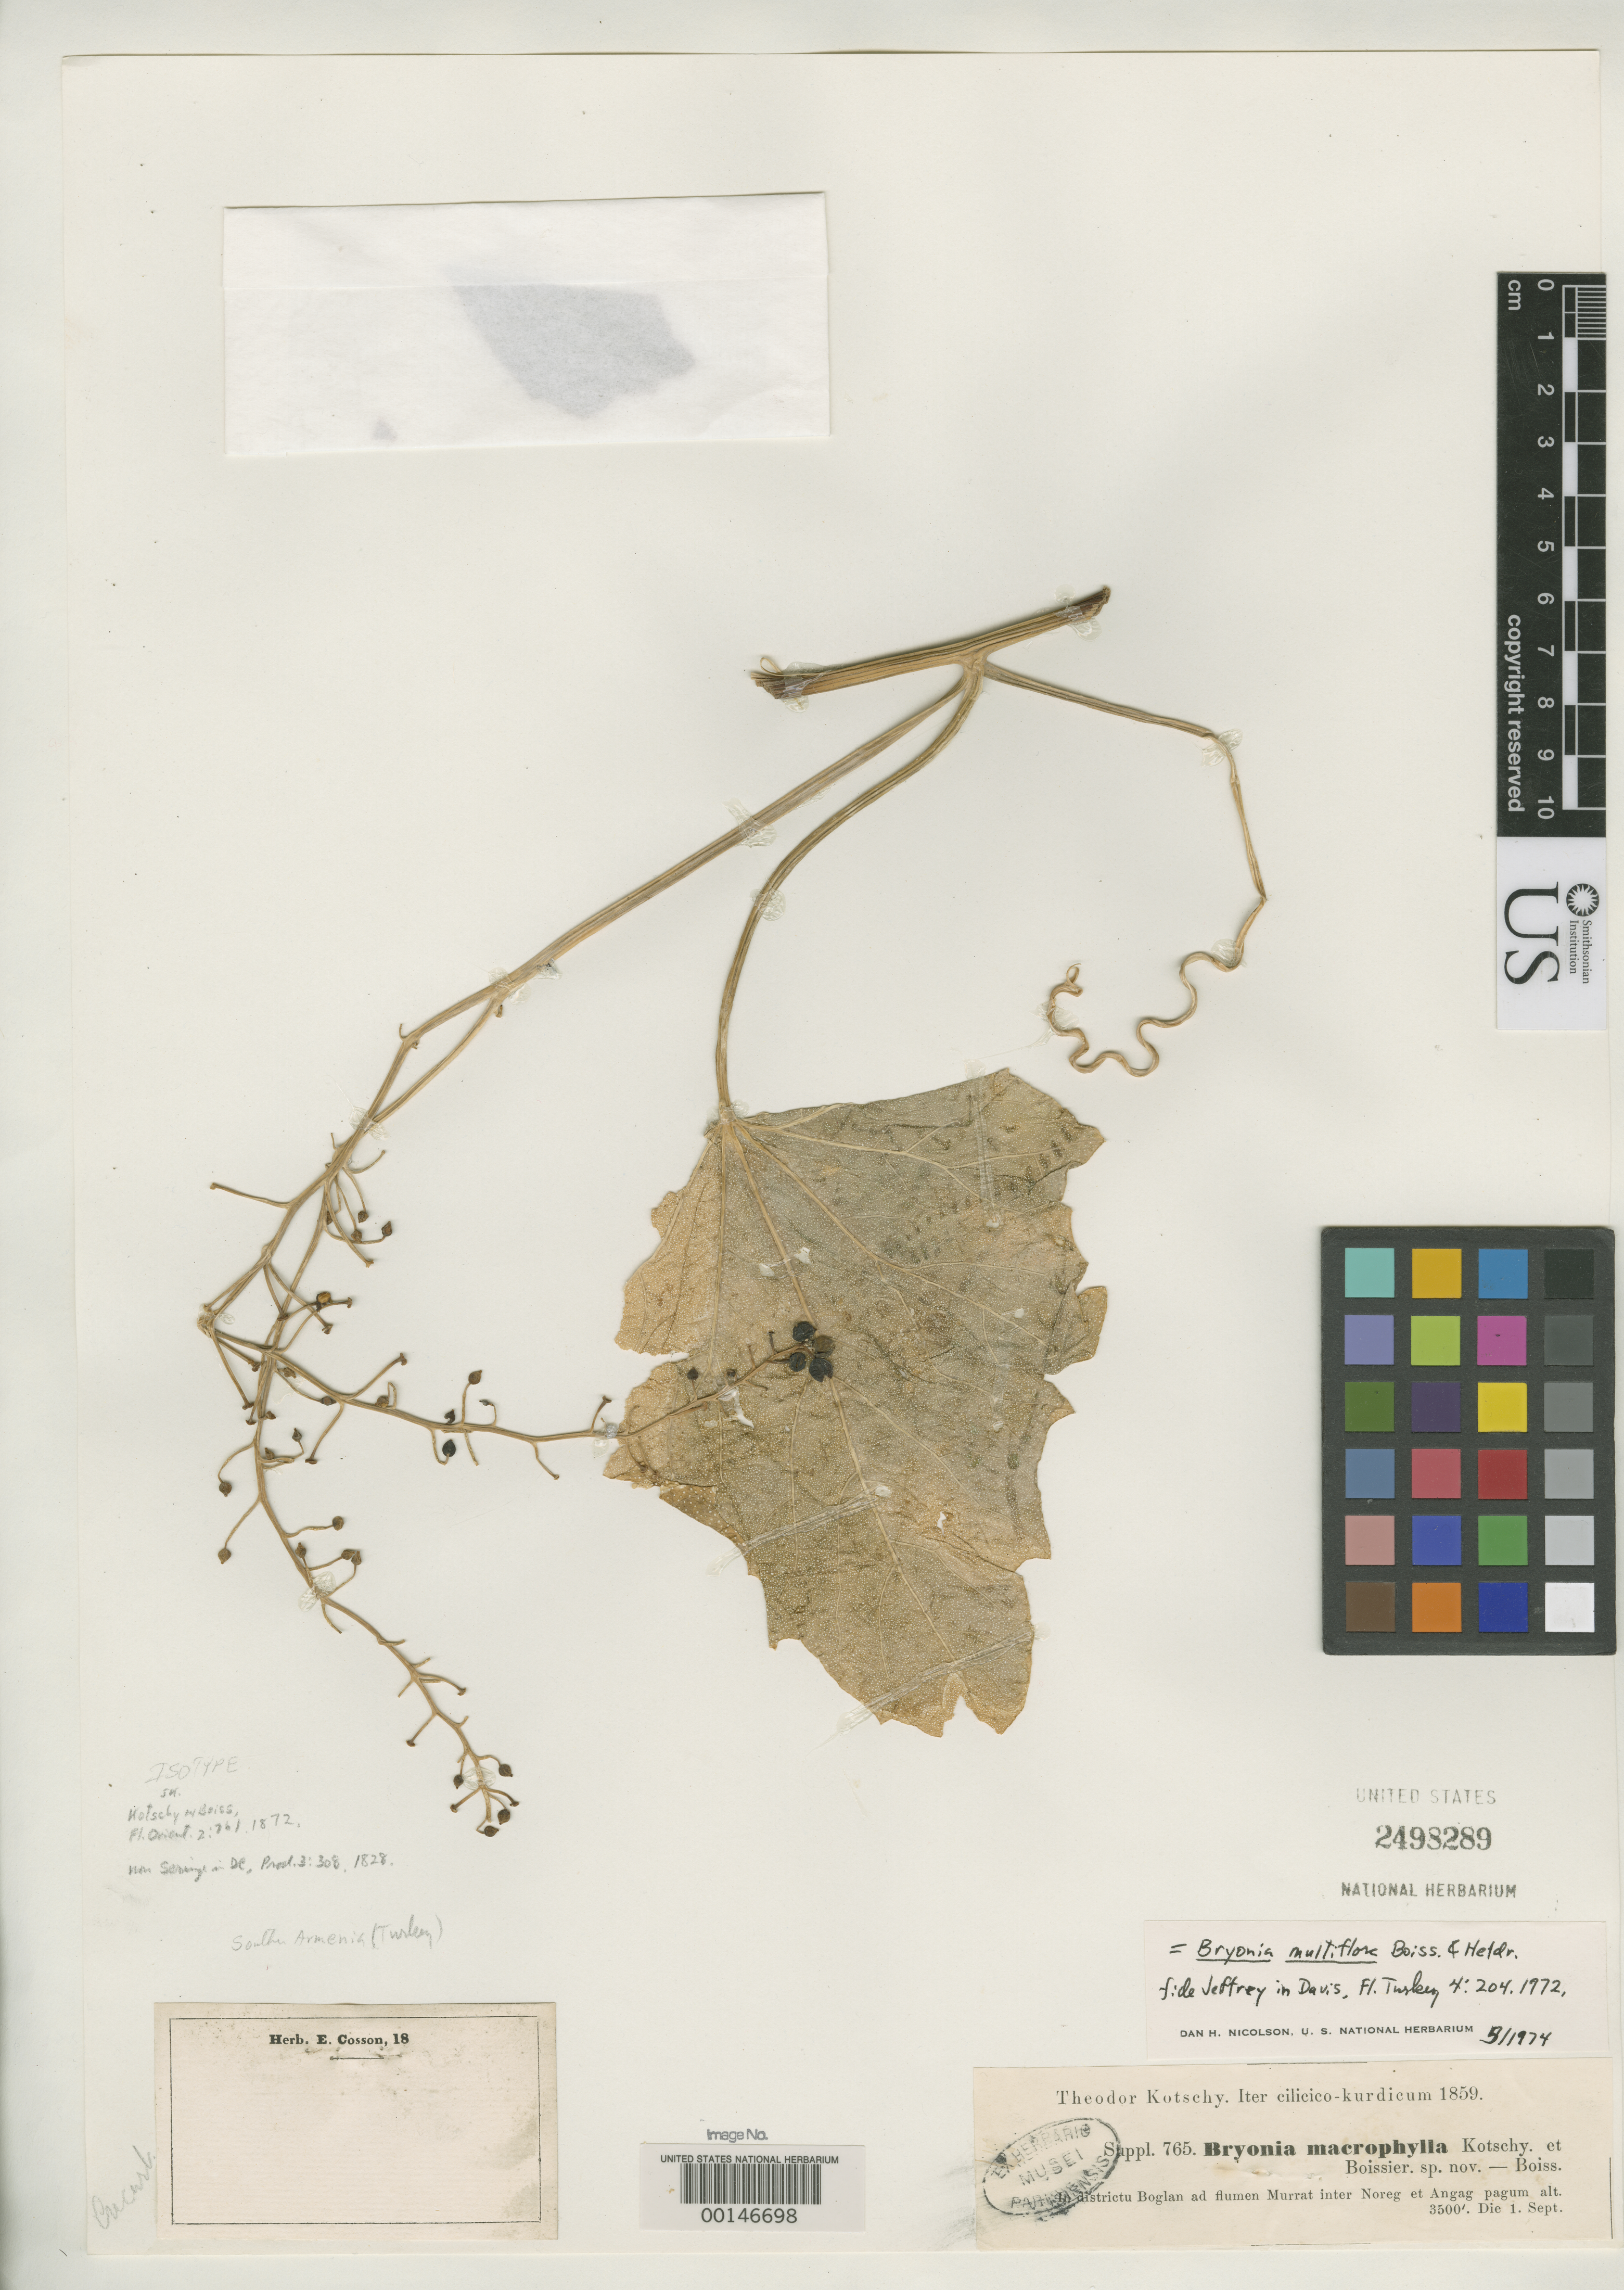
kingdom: Plantae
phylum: Tracheophyta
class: Magnoliopsida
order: Cucurbitales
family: Cucurbitaceae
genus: Bryonia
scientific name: Bryonia macrophylla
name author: Kotschy ex Boiss.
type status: Isotype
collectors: K. G. Kotschy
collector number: Iter Cil.-Kurd. Suppl. 765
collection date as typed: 01 Sep 1859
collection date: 1859-09-01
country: Turkey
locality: Murat River between Noreg and Angay; alt. 3500 ft.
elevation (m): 1067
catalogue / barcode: US 2498289